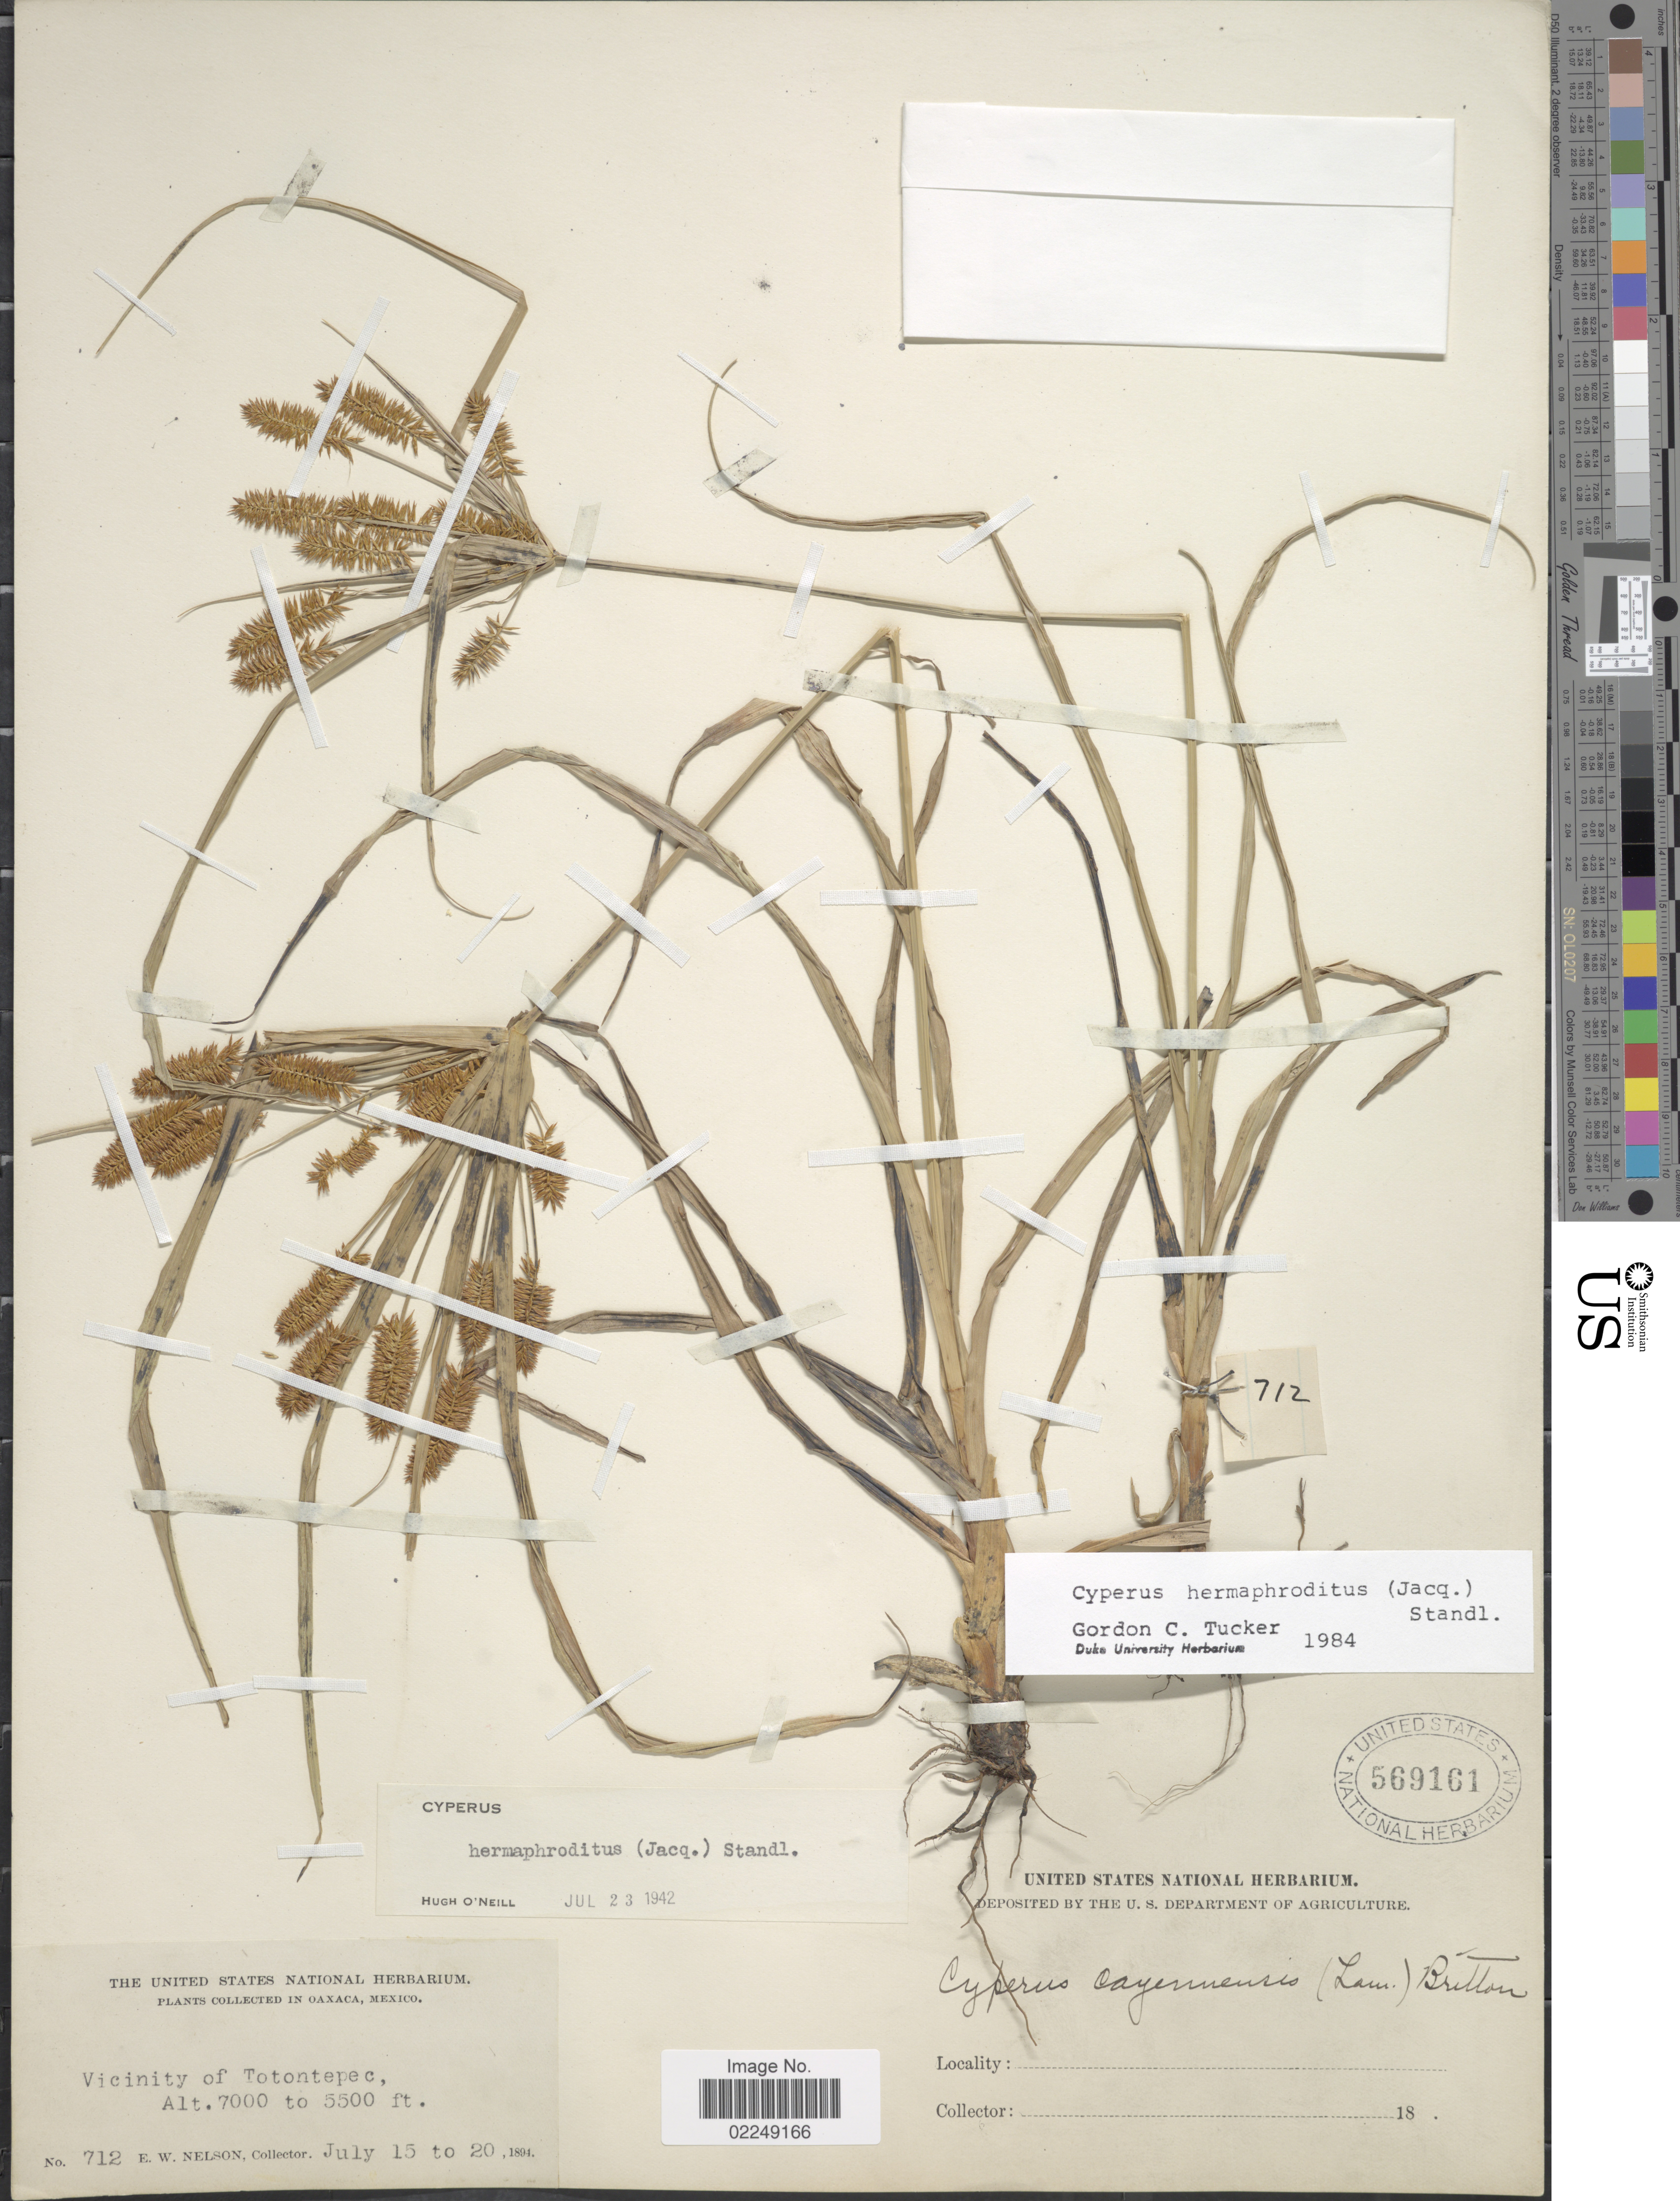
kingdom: Plantae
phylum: Tracheophyta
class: Liliopsida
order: Poales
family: Cyperaceae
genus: Cyperus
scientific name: Cyperus hermaphroditus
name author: (Jacq.) Standl.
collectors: E. W. Nelson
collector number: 712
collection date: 1894-07-15/1894-07-20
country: Mexico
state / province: Oaxaca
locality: Vicinity of Totontepec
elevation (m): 1676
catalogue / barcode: US 569161